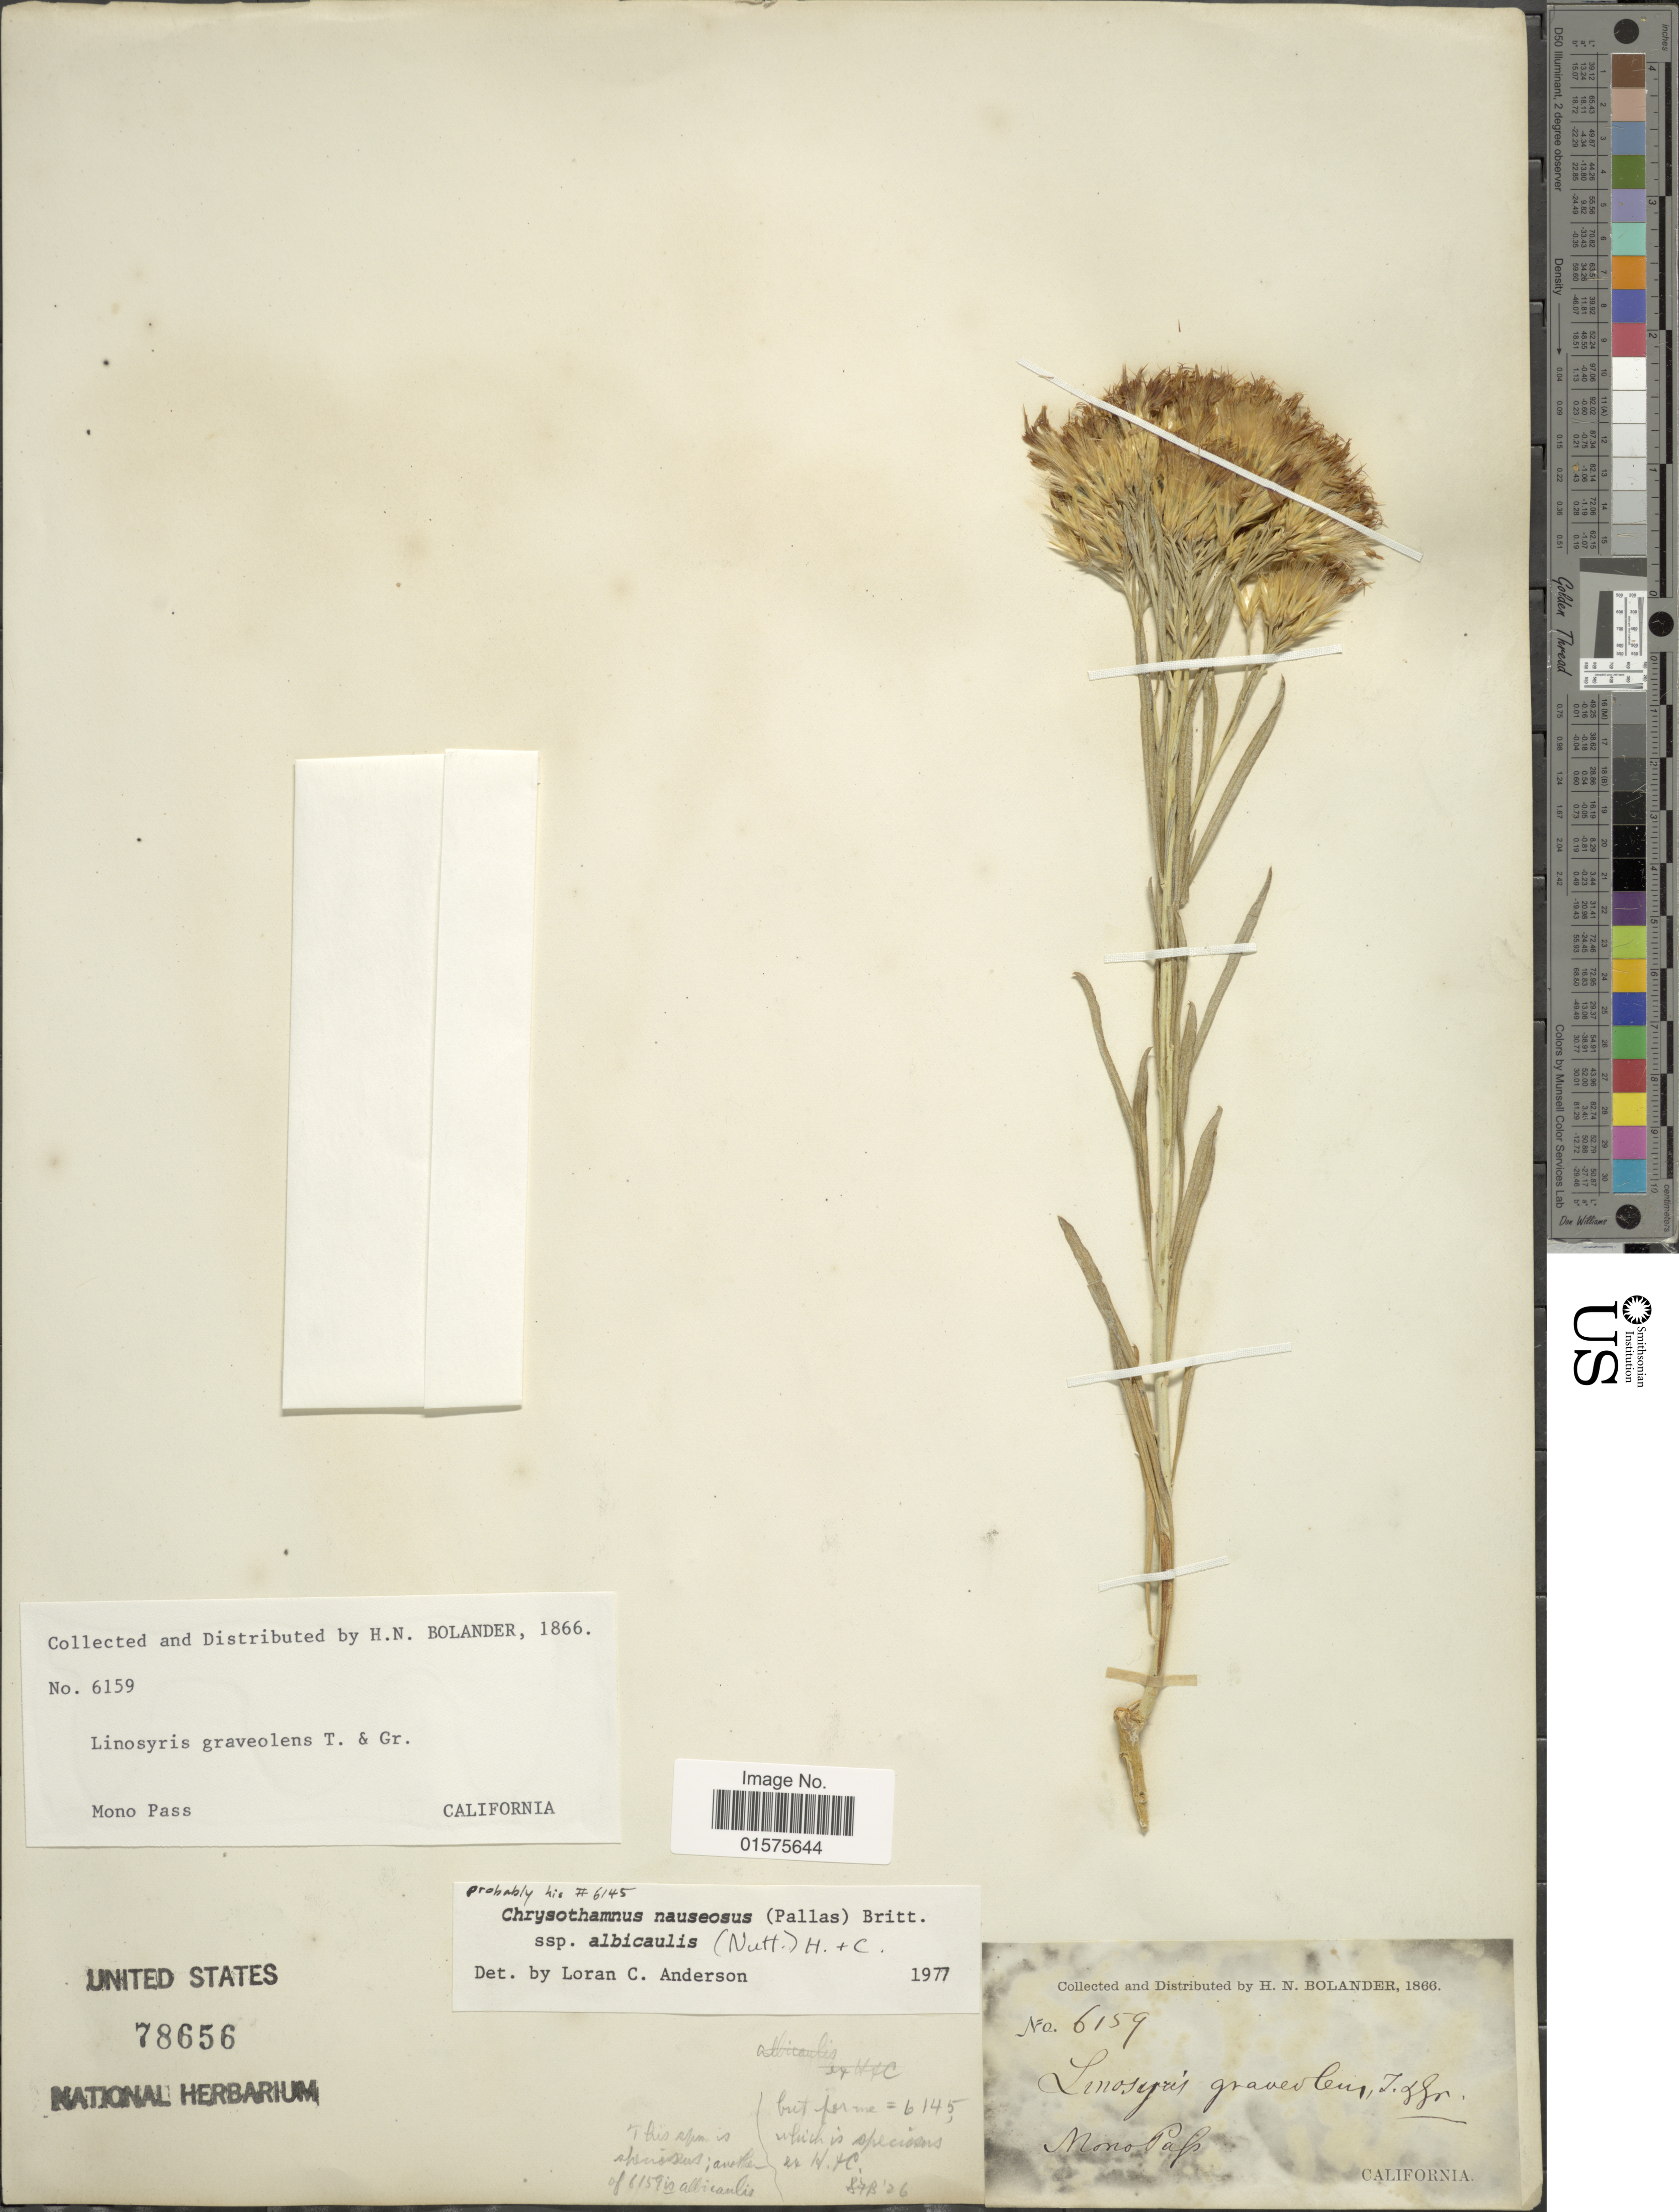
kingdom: Plantae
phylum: Tracheophyta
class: Magnoliopsida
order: Asterales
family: Asteraceae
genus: Ericameria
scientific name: Ericameria nauseosa var. speciosa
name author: (Nutt.) G.L. Nesom & G.I. Baird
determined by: Urbatsch, Lowell E., Curator (LSU), Louisiana State University (UNITED STATES)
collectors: H. Bolander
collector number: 6159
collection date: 1866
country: United States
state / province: California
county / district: Mono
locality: Mono Pass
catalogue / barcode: US 78656